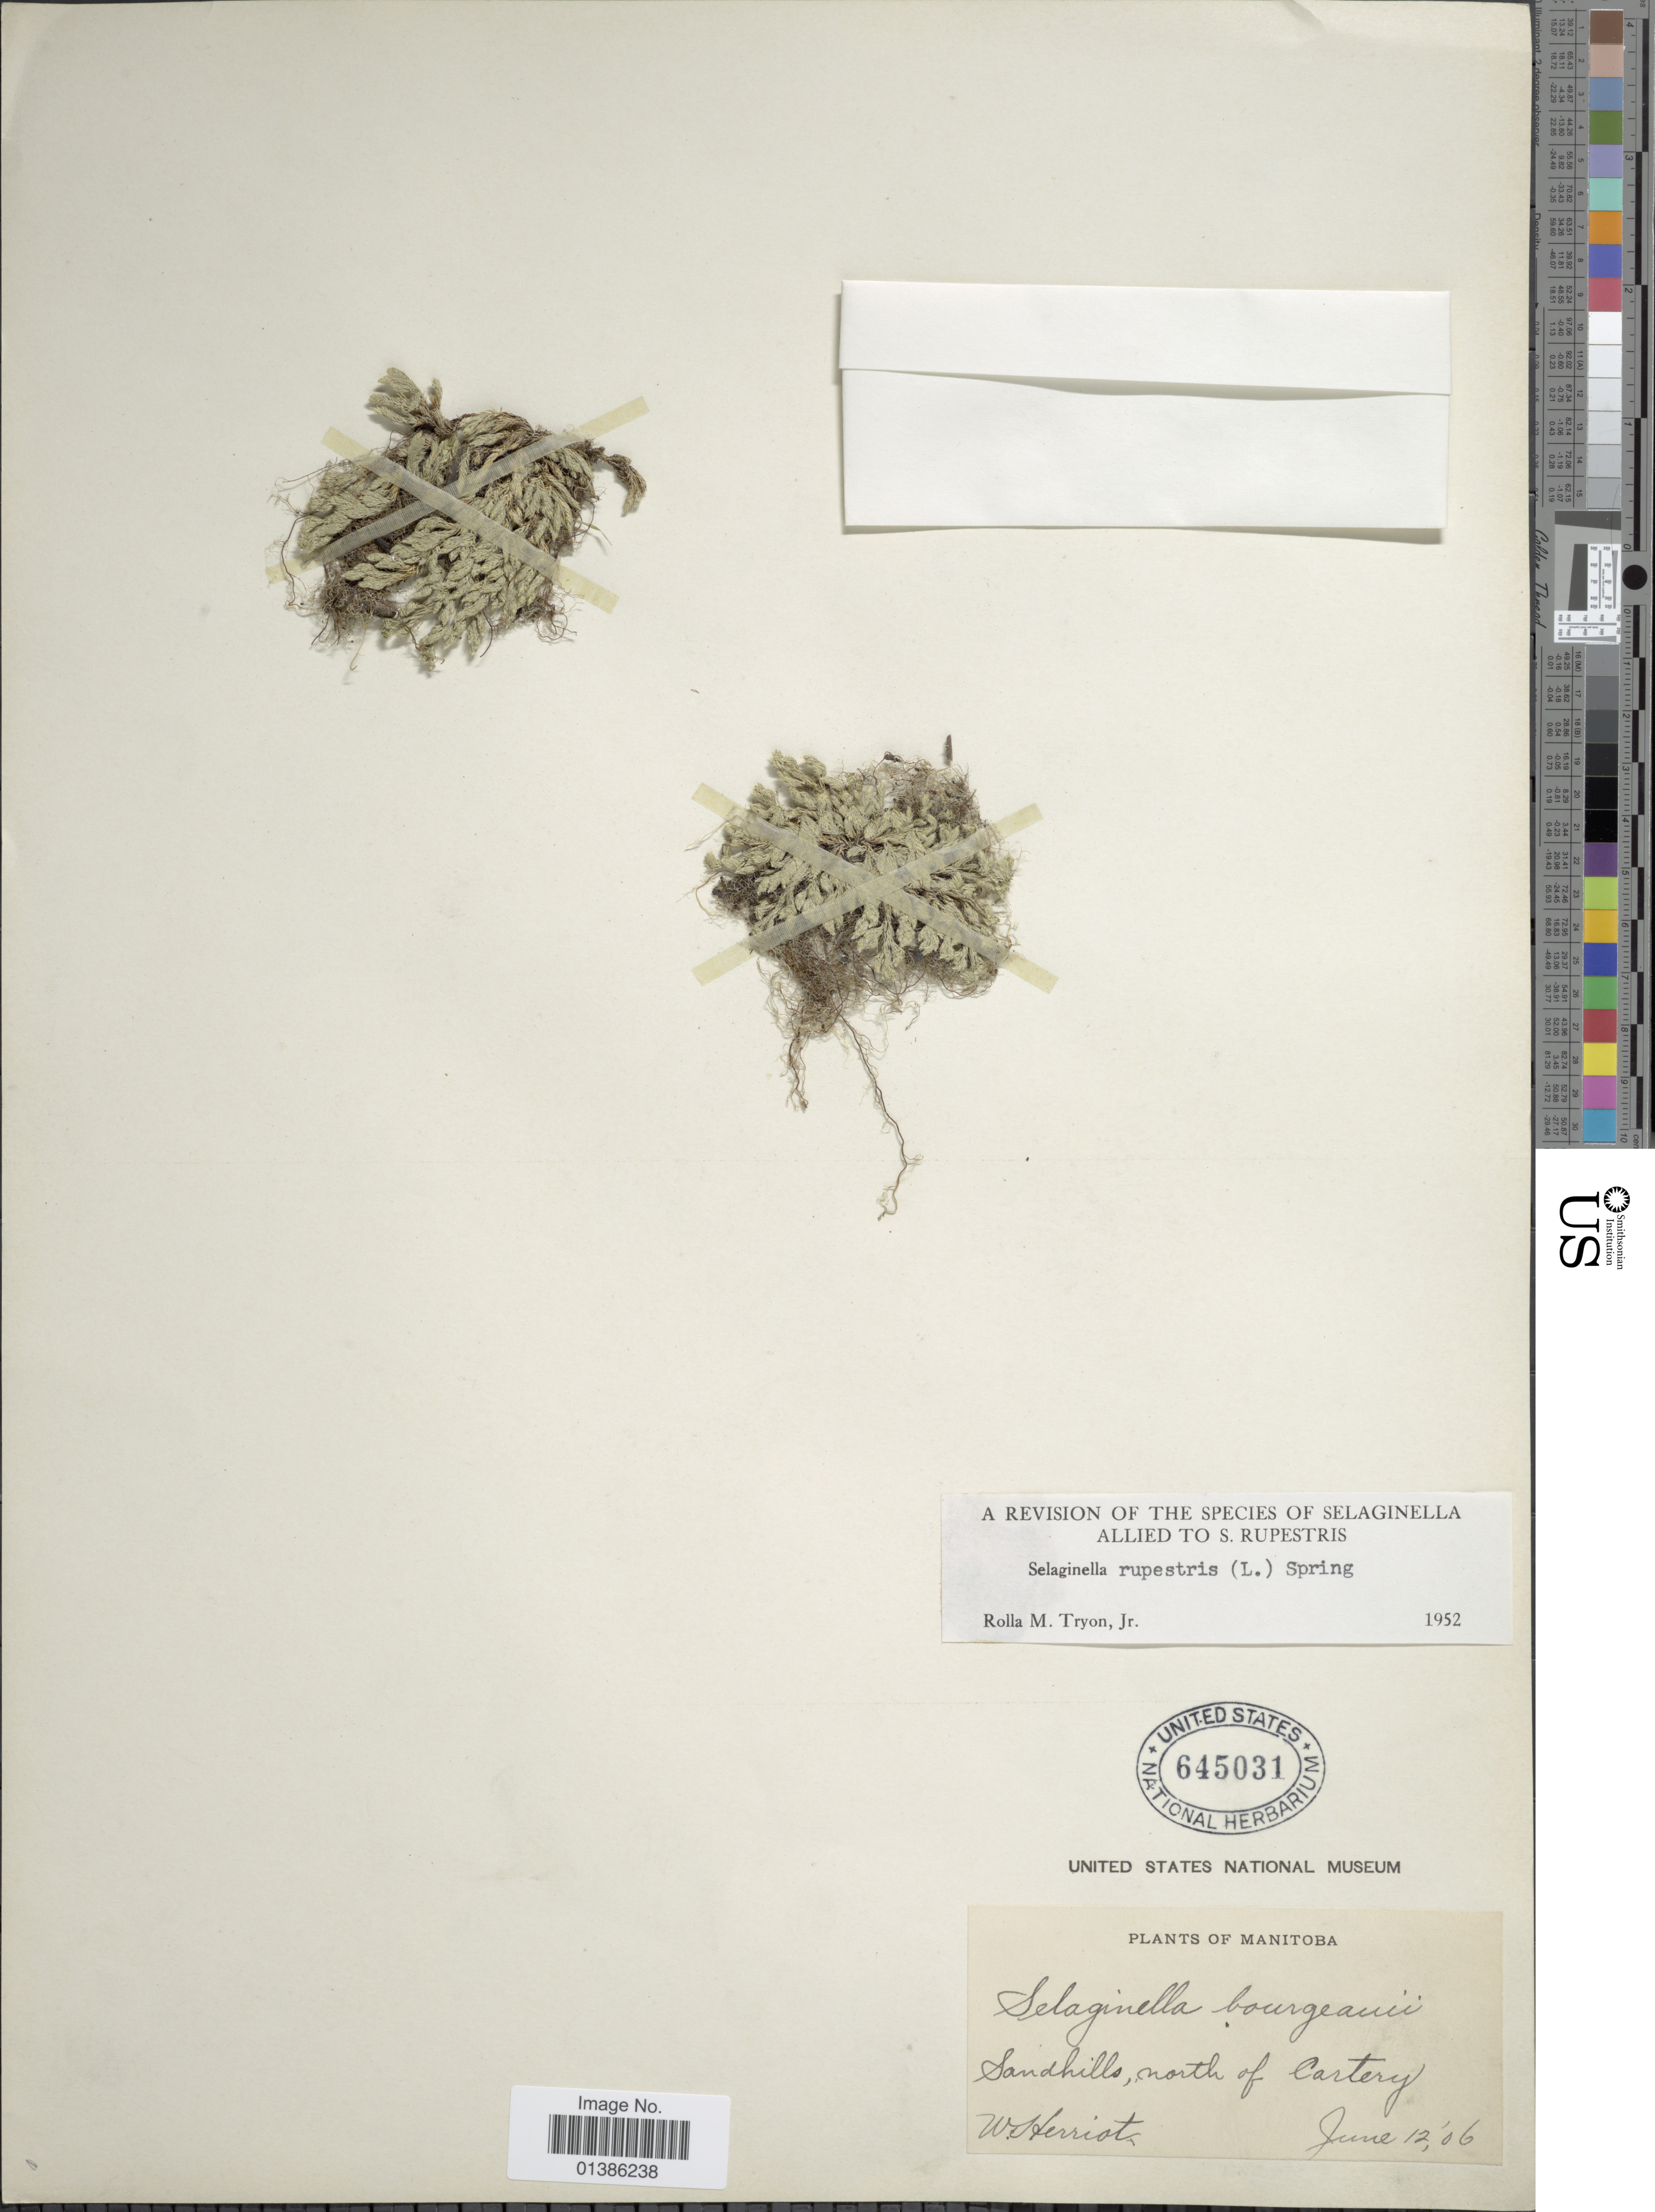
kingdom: Plantae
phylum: Tracheophyta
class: Lycopodiopsida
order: Selaginellales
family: Selaginellaceae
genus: Selaginella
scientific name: Selaginella rupestris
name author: (L.) Spring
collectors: W. Herriot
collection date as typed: Transcribed d/m/y: 12/6/6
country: Canada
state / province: Manitoba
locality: Sandhills, north of Cartery.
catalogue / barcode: US 645031